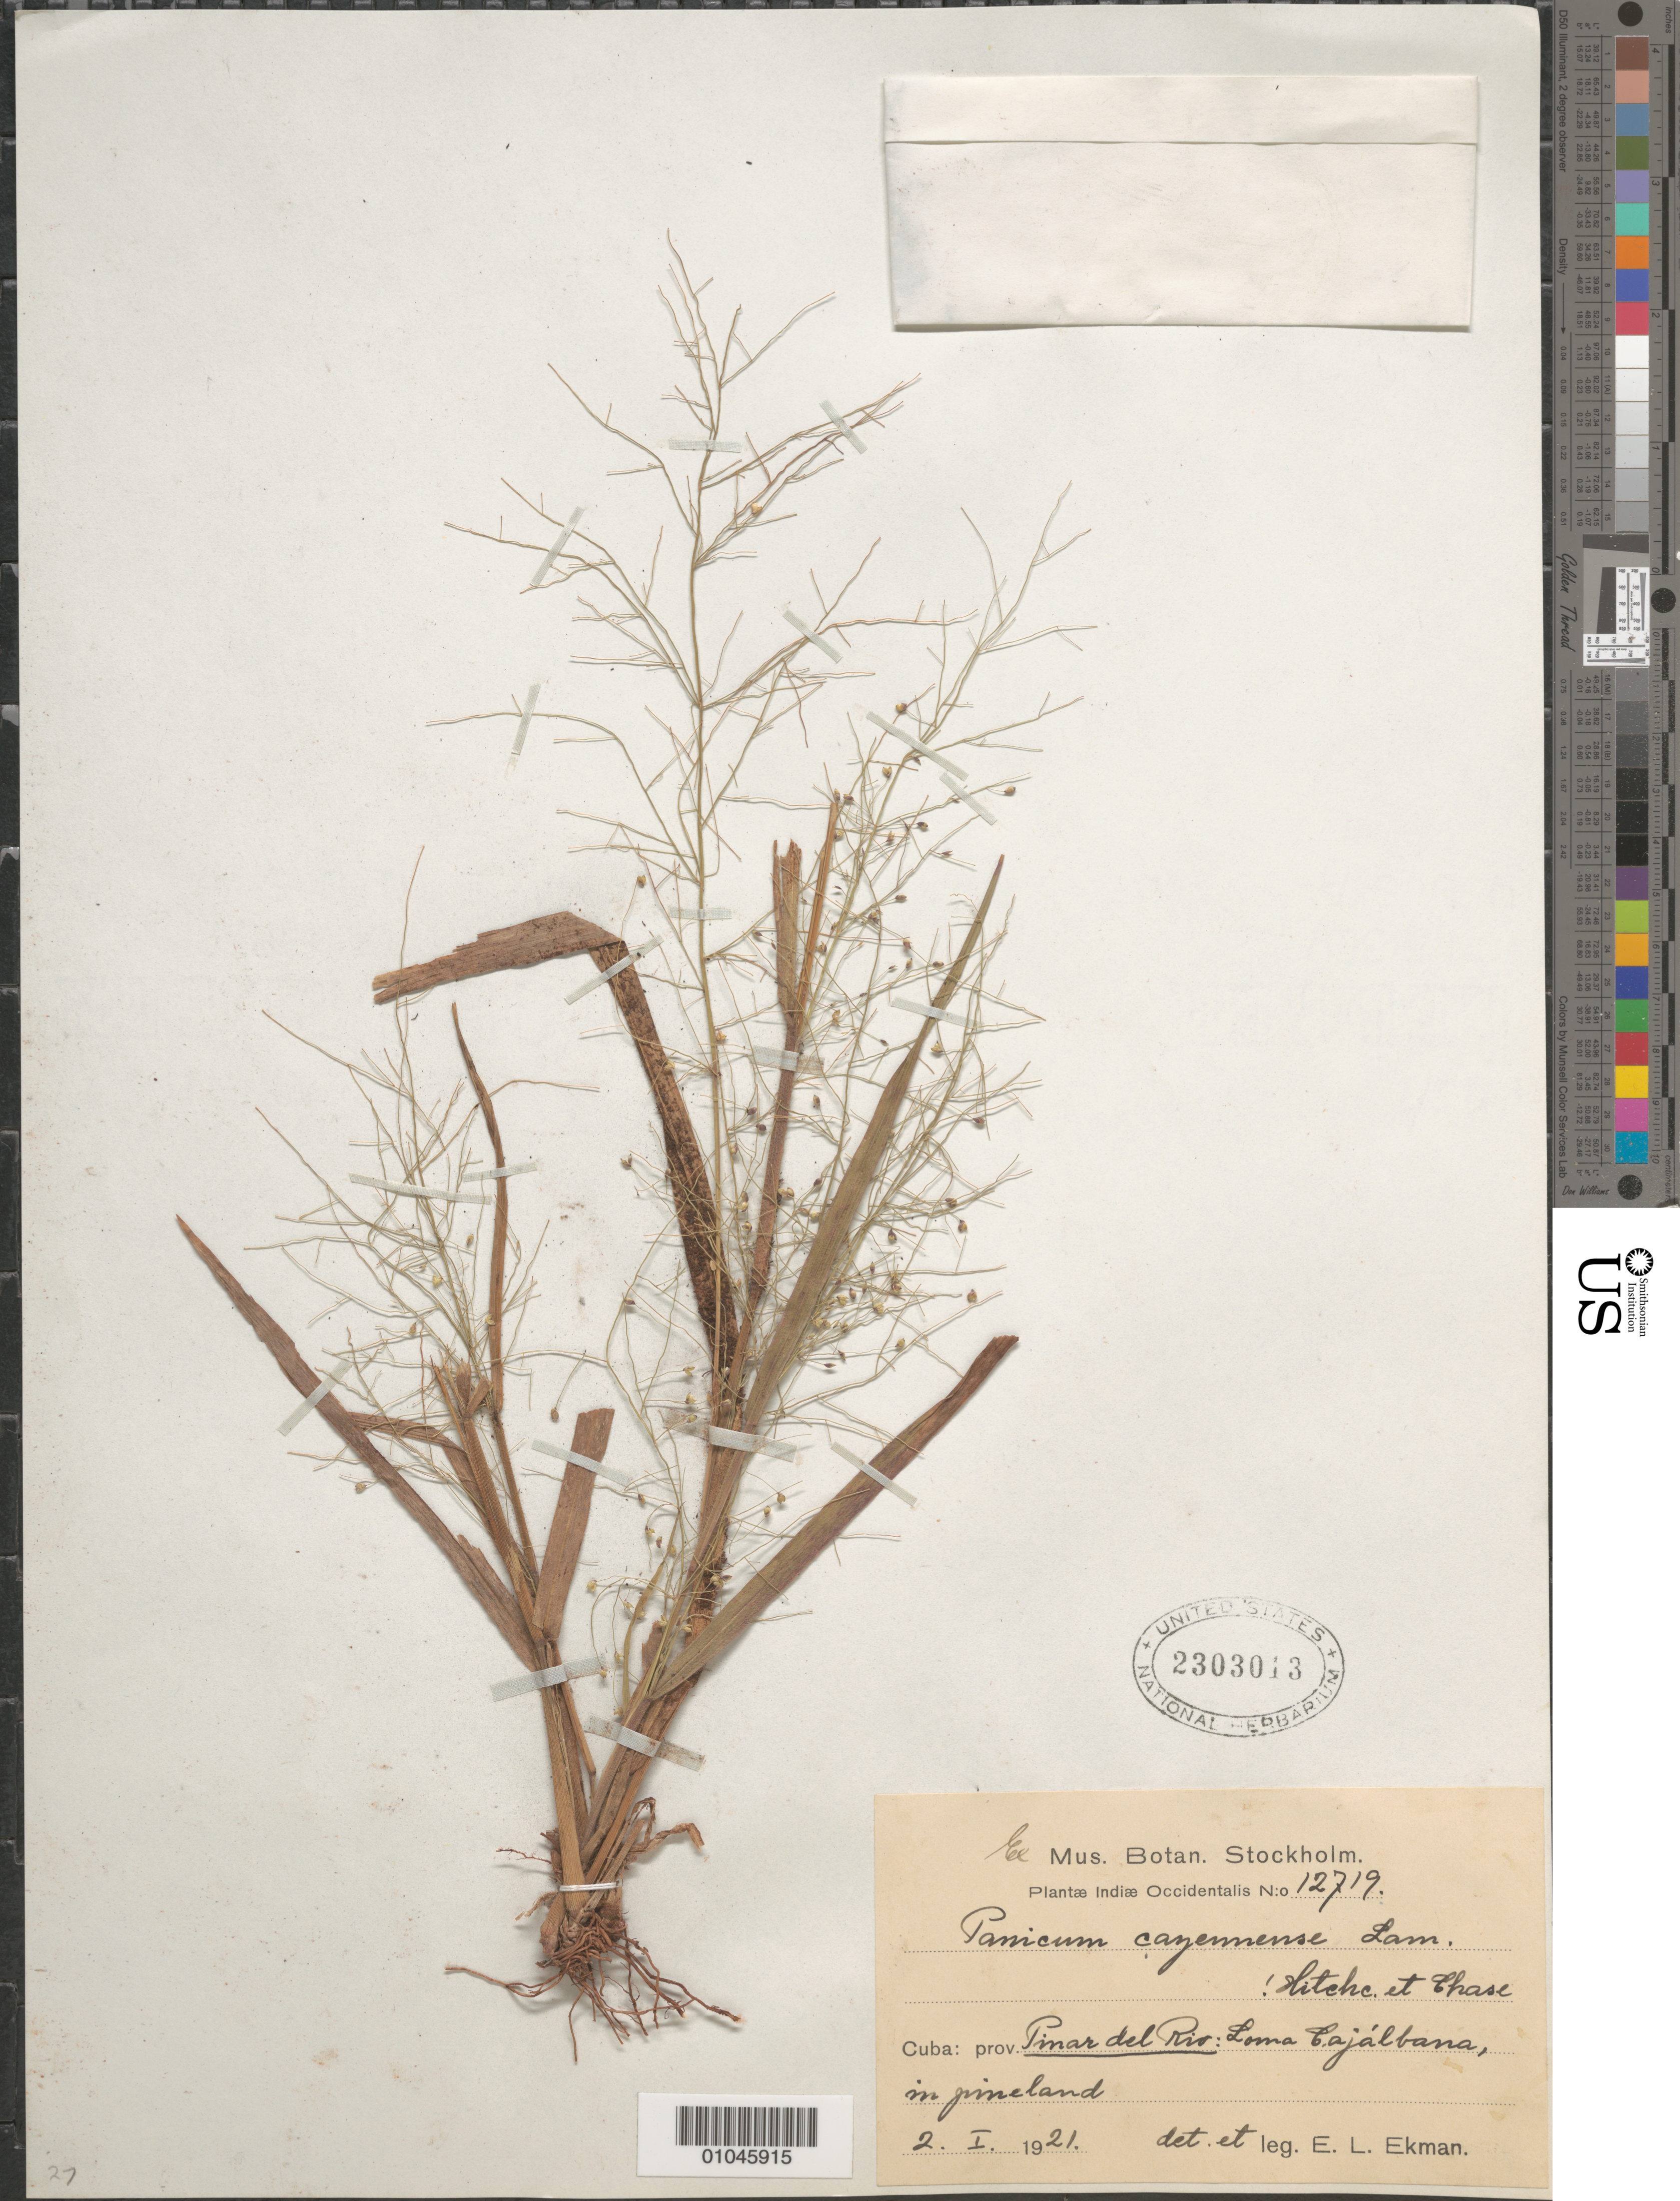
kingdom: Plantae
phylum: Tracheophyta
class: Liliopsida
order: Poales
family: Poaceae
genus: Panicum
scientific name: Panicum cayennense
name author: Lam.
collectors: E. L. Ekman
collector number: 12719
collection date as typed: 02 Jan 1921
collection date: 1921-01-02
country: Cuba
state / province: Pinar del Rio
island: Cuba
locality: Loma Cajalbana, in pinelands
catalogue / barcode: US 2303013